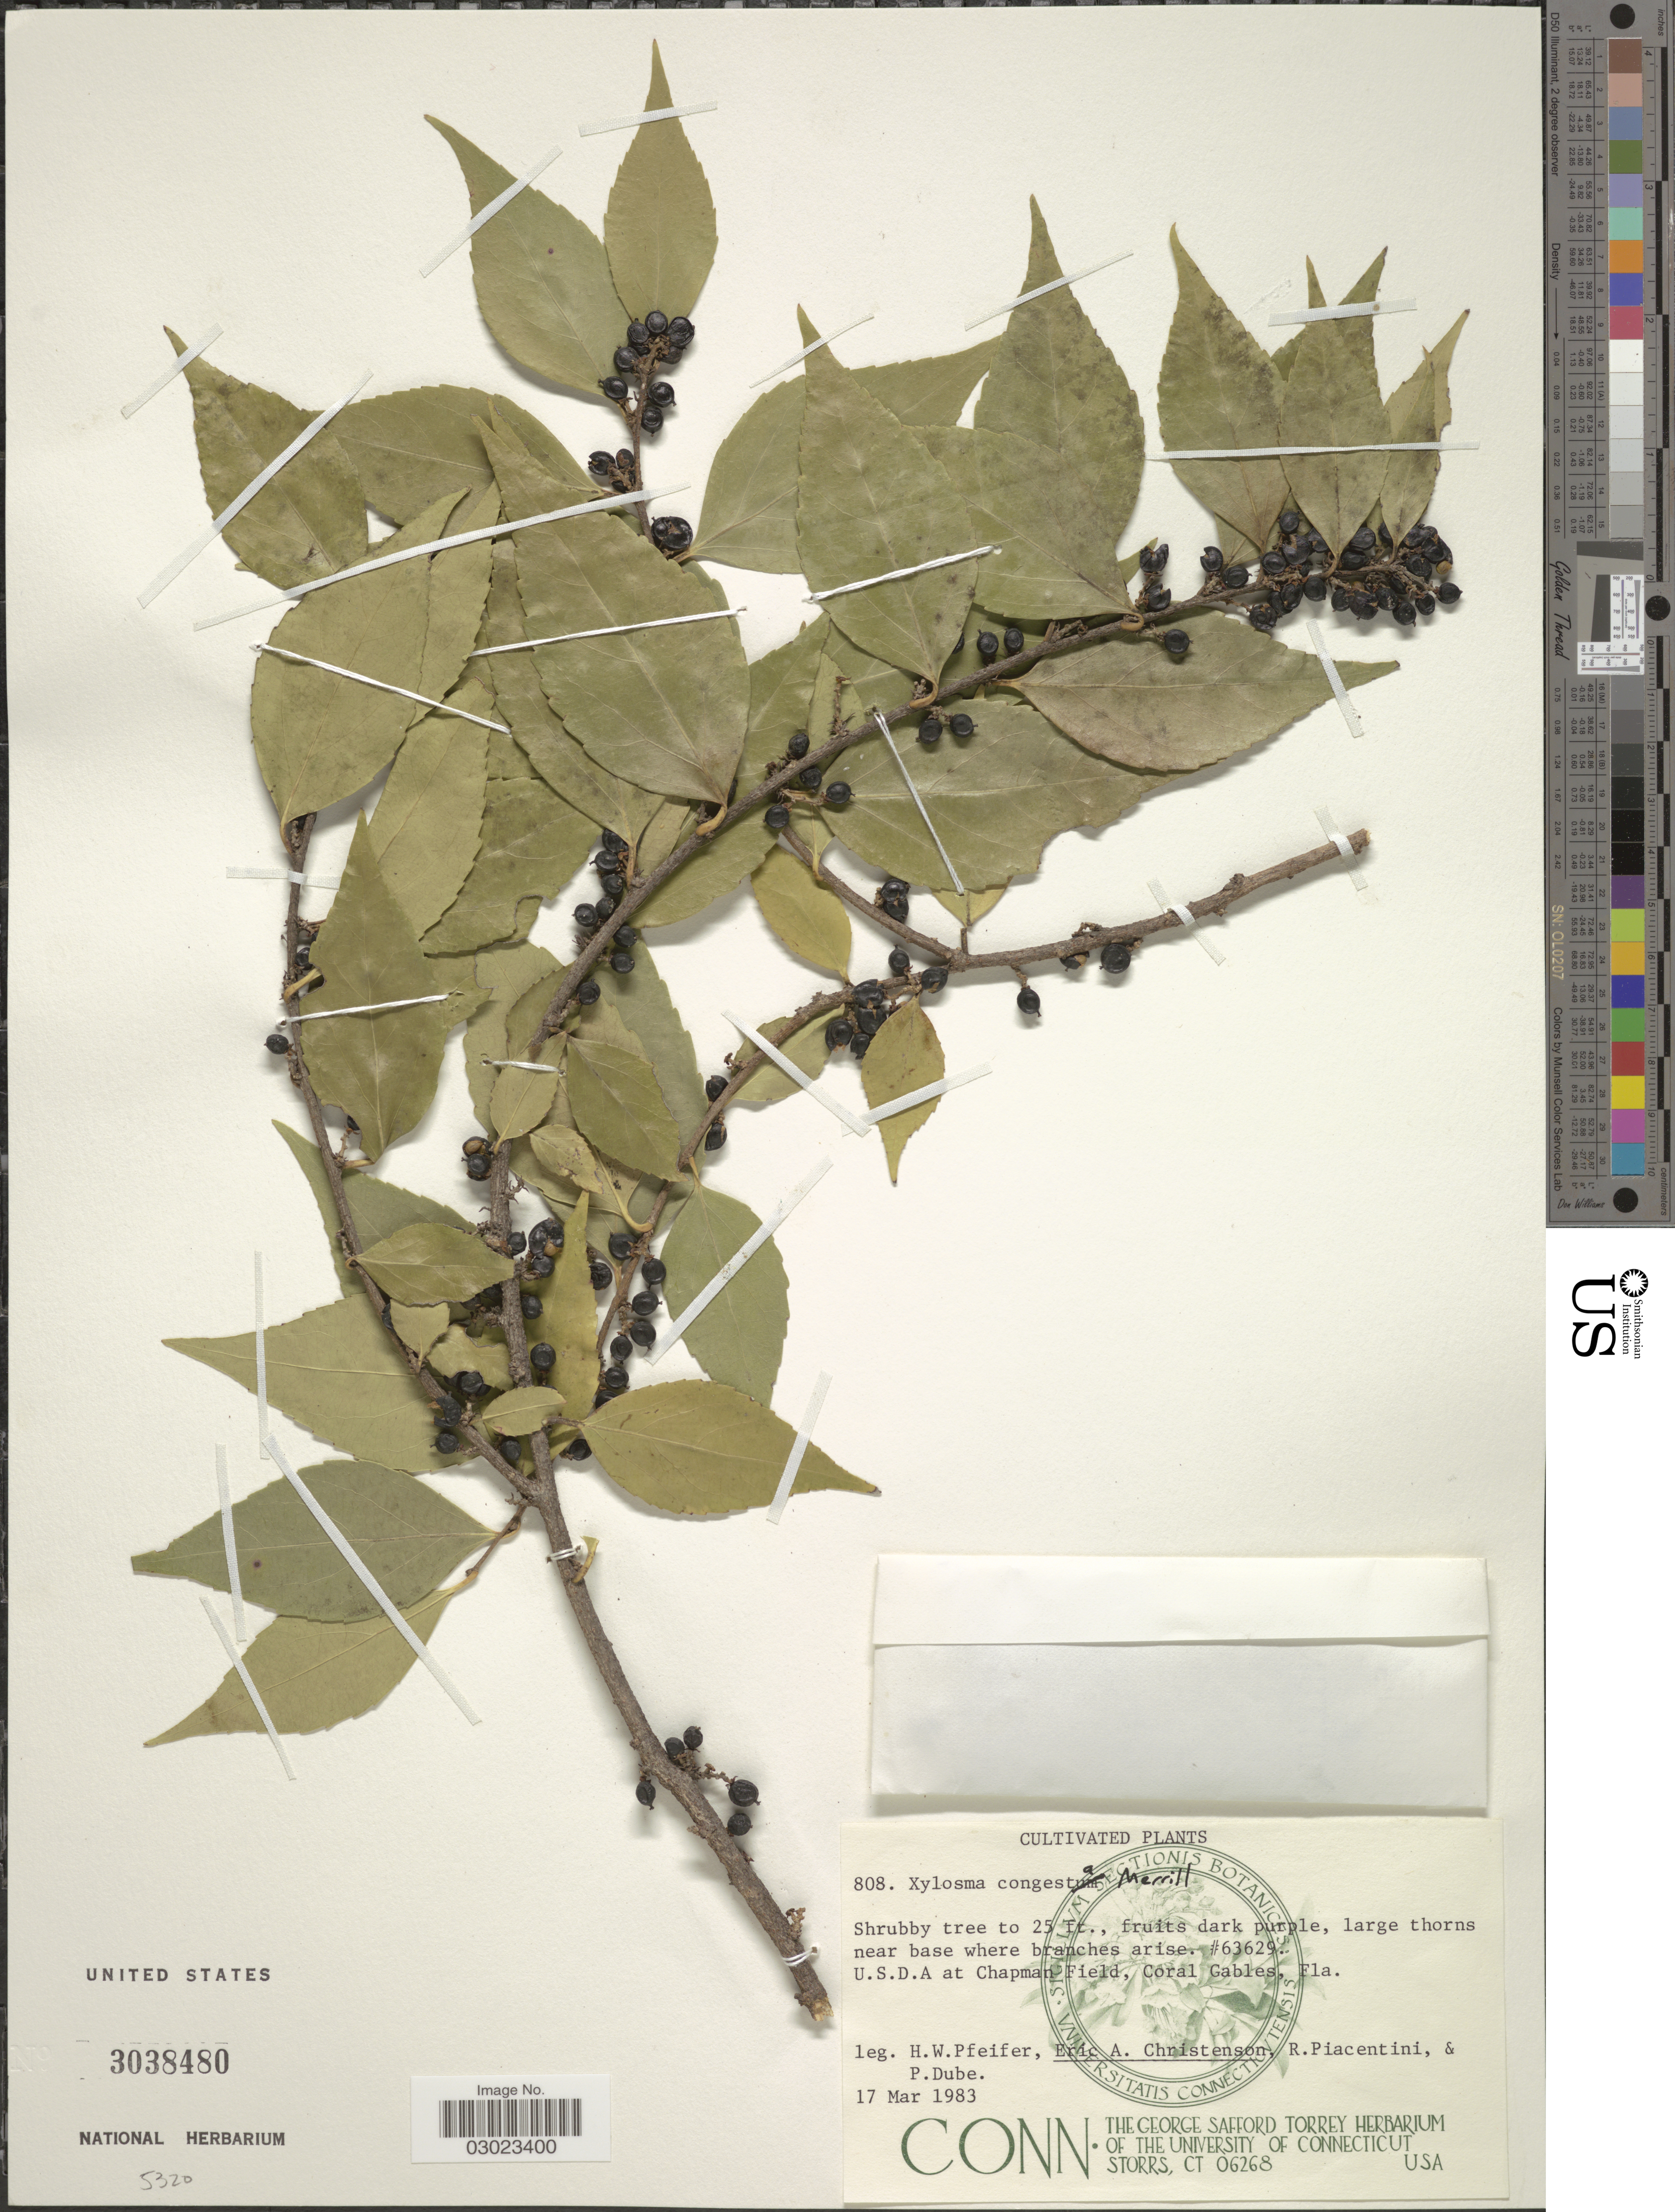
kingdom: Plantae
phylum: Tracheophyta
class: Magnoliopsida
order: Malpighiales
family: Salicaceae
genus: Xylosma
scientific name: Xylosma congesta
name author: (Lour.) Merr.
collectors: H. W. Pfeifer, E. A. Christenson, R. Piacentini & P. Dube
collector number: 808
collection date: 1983-03-17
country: United States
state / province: Florida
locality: U.S.D.A. at Chapman Field, Coral Gables.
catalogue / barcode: US 3038480